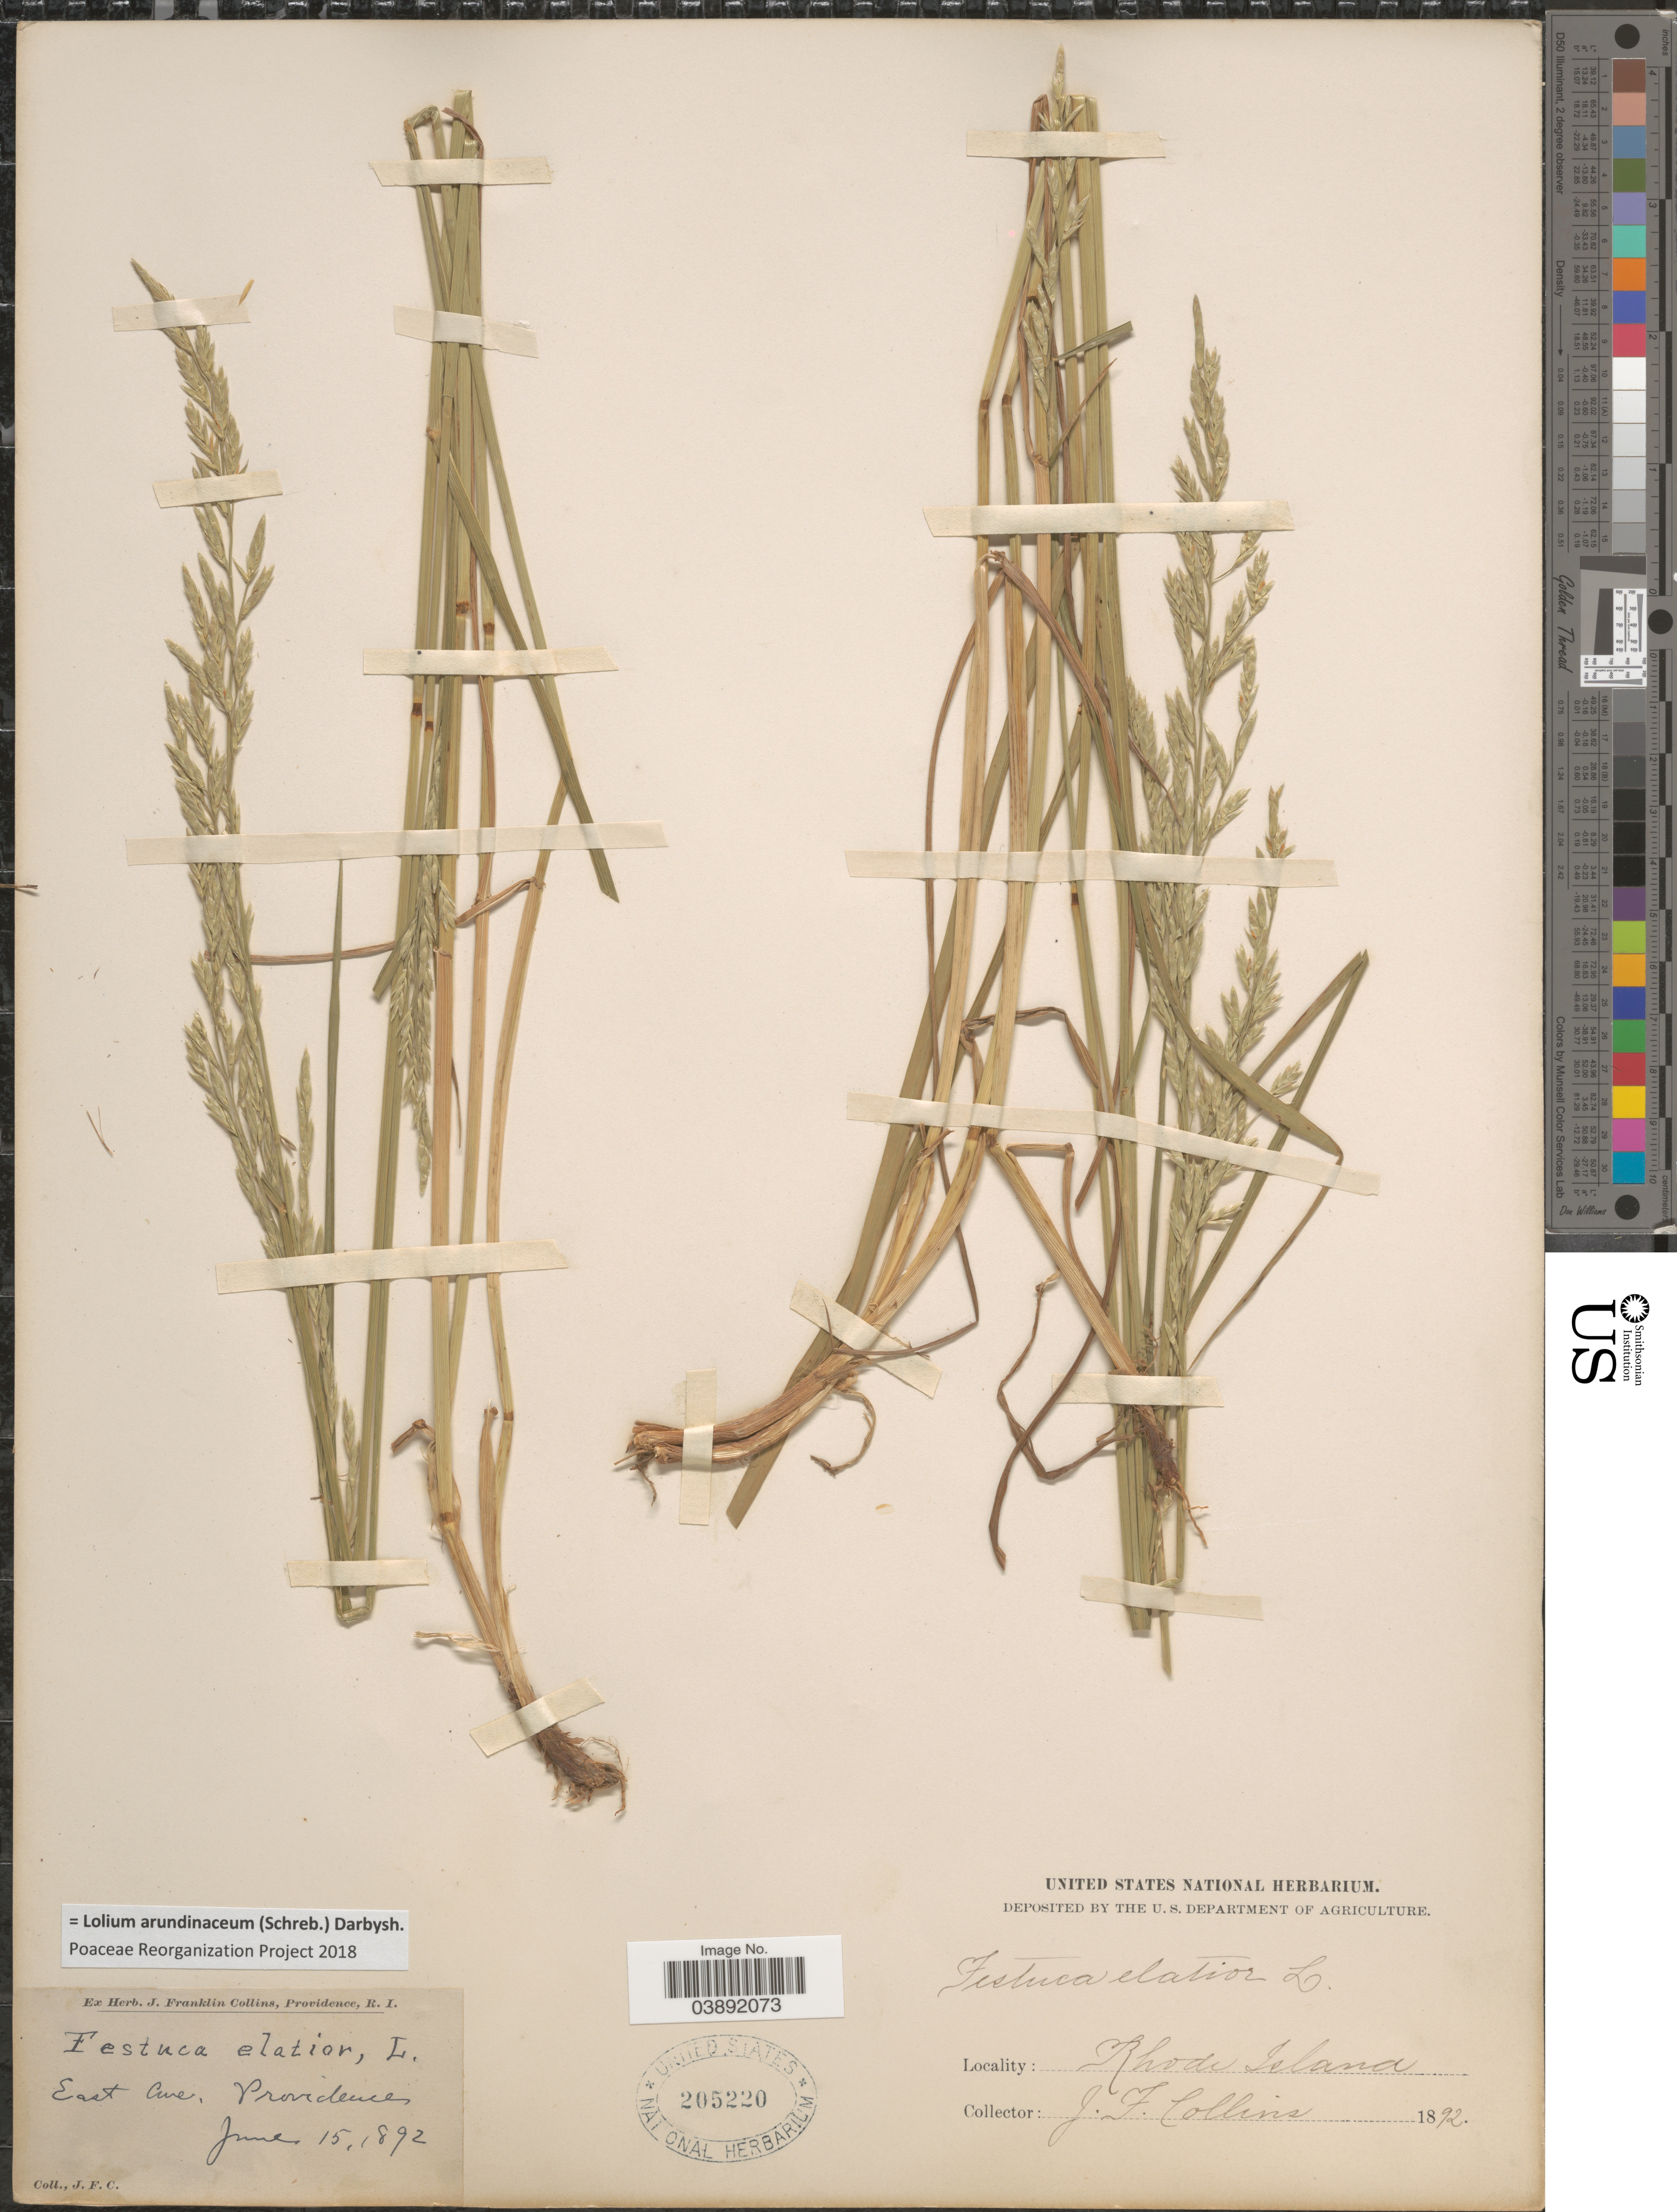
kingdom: Plantae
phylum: Tracheophyta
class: Liliopsida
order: Poales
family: Poaceae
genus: Lolium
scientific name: Lolium arundinaceum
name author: (Schreb.) Darbysh.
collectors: J. Collins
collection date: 1892-06-15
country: United States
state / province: Rhode Island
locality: East Ave, Providence.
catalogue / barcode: US 205220